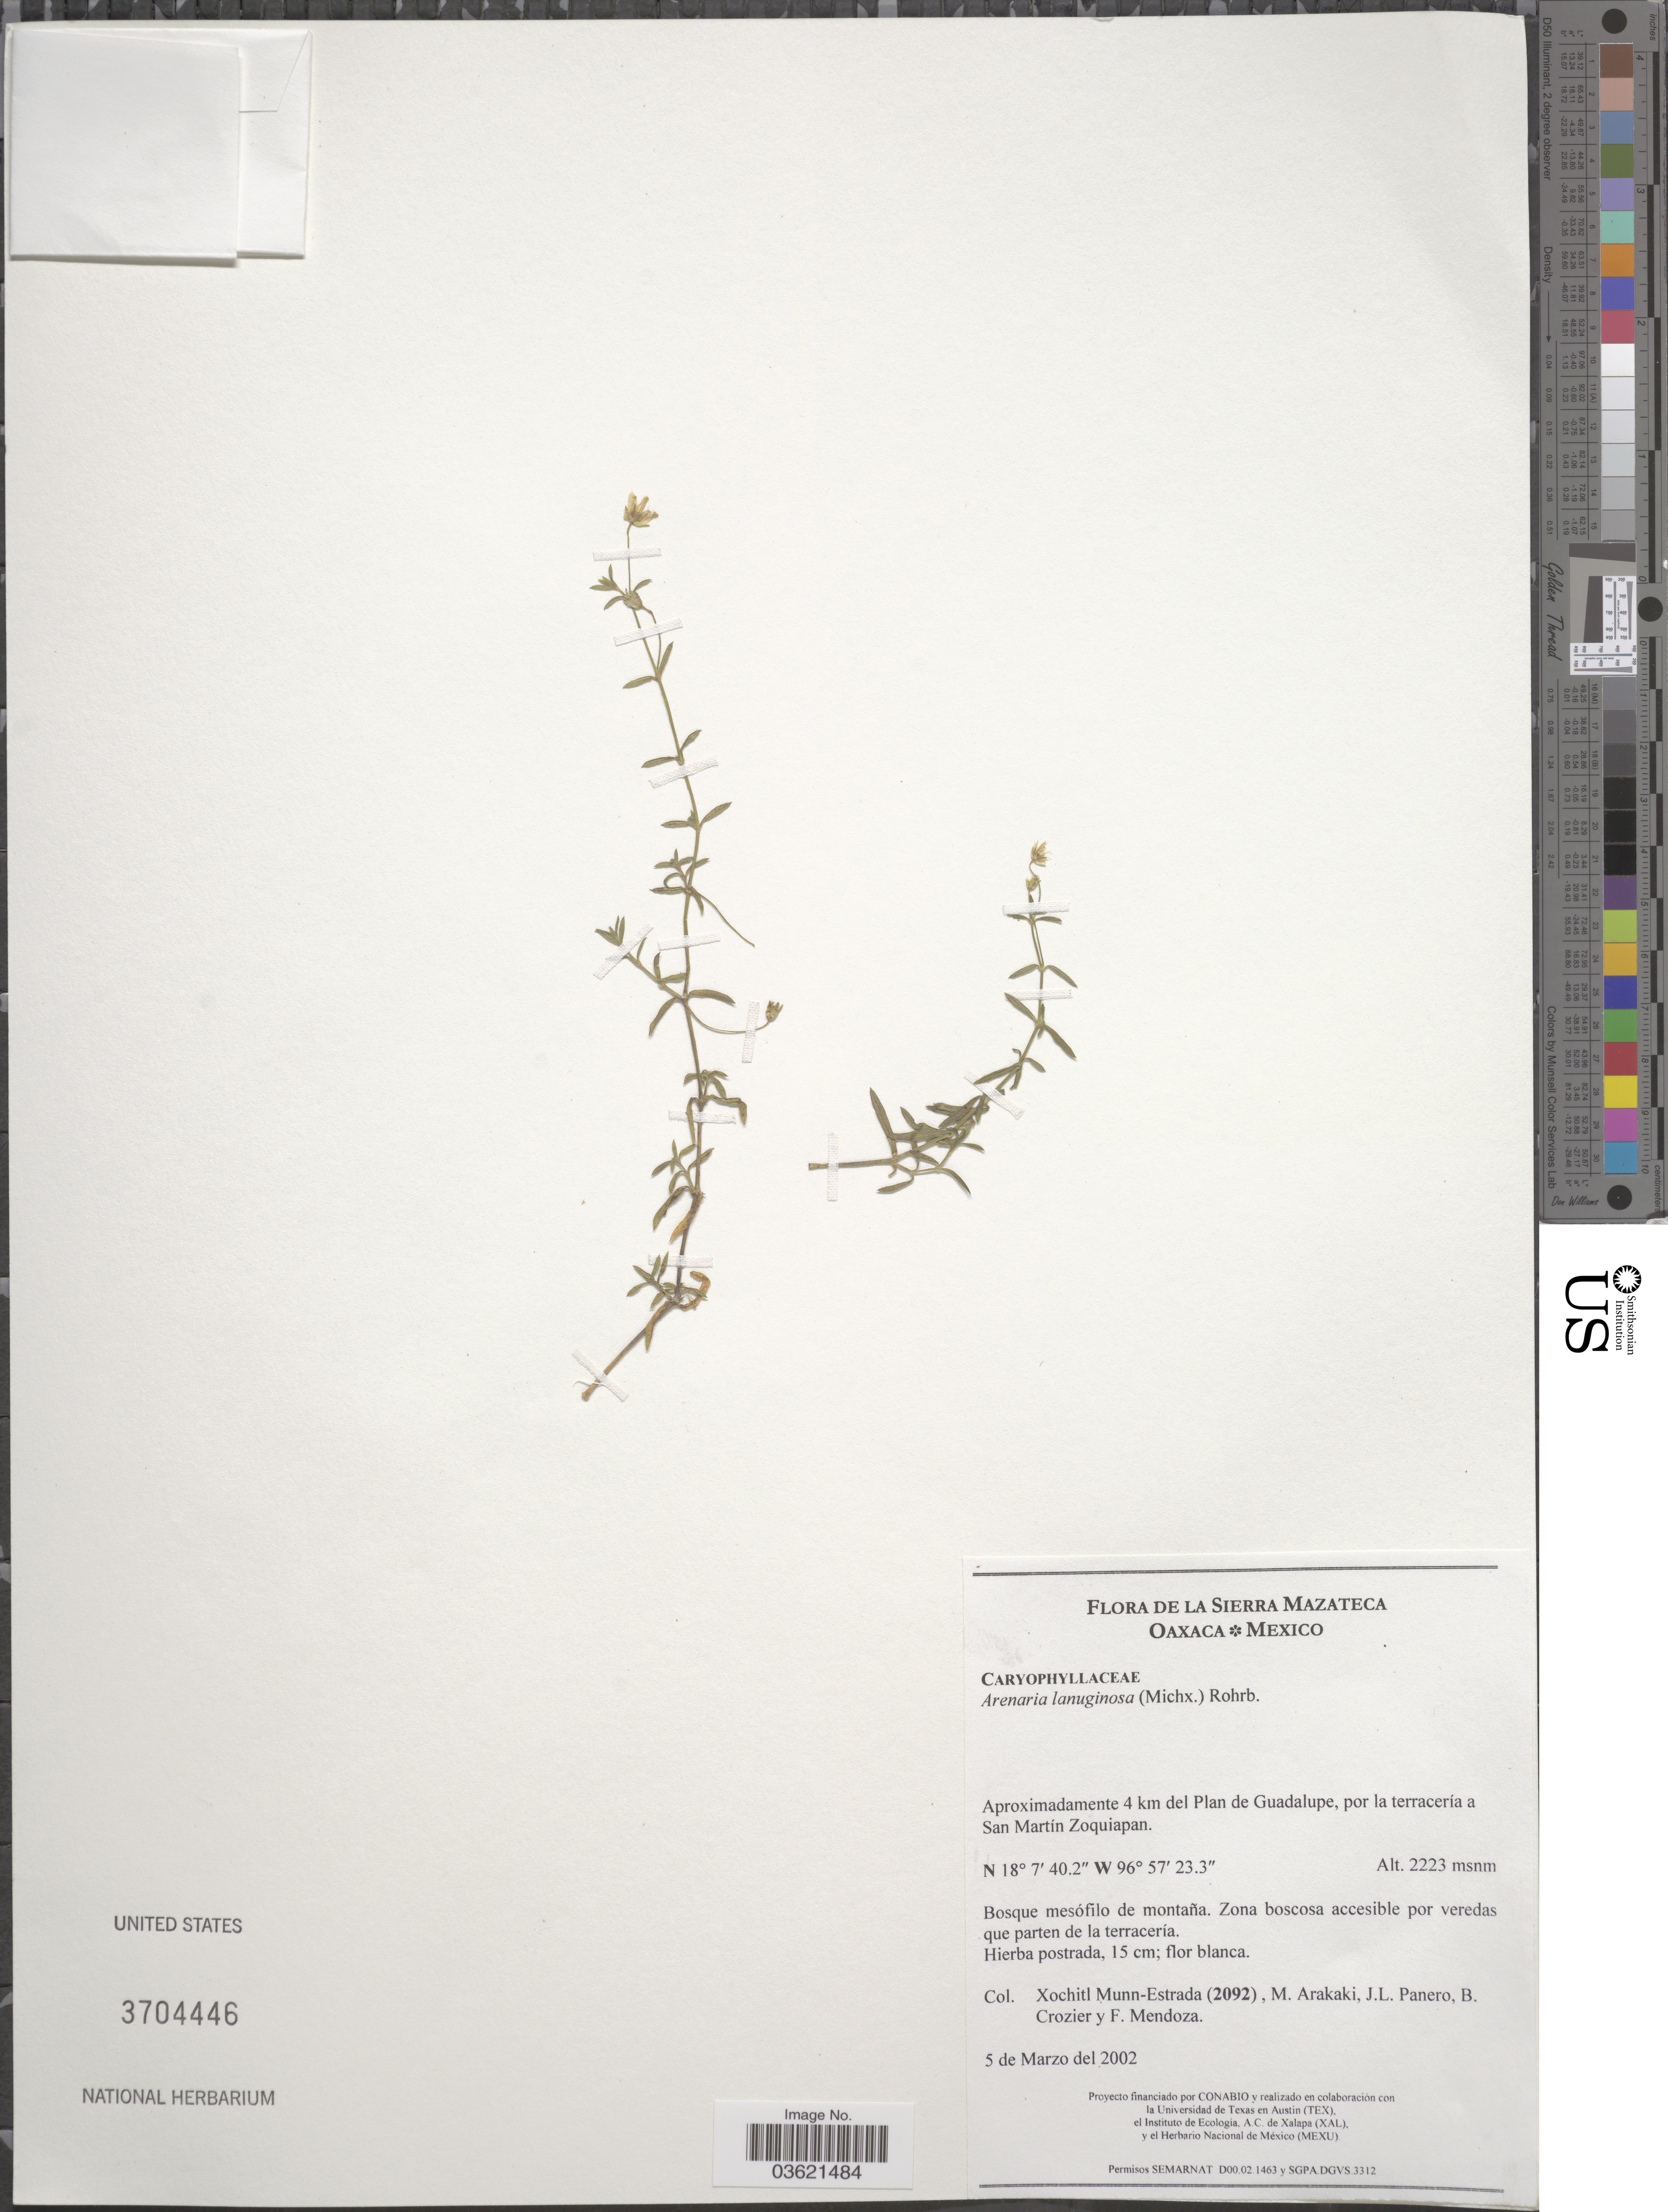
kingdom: Plantae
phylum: Tracheophyta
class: Magnoliopsida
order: Caryophyllales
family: Caryophyllaceae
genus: Arenaria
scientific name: Arenaria lanuginosa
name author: (Michx.) Rohrb.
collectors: X. Munn-Estrada, M. Arakaki, J. L. Panero, B. Crozier & F. Mendoza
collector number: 2092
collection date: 2002-03-05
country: Mexico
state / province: Oaxaca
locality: Sierra Mazateca. Aproximadamente 4 km del Plan de Guadalupe, por la terracería a San Martín Zoquiapan.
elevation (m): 2223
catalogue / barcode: US 3704446